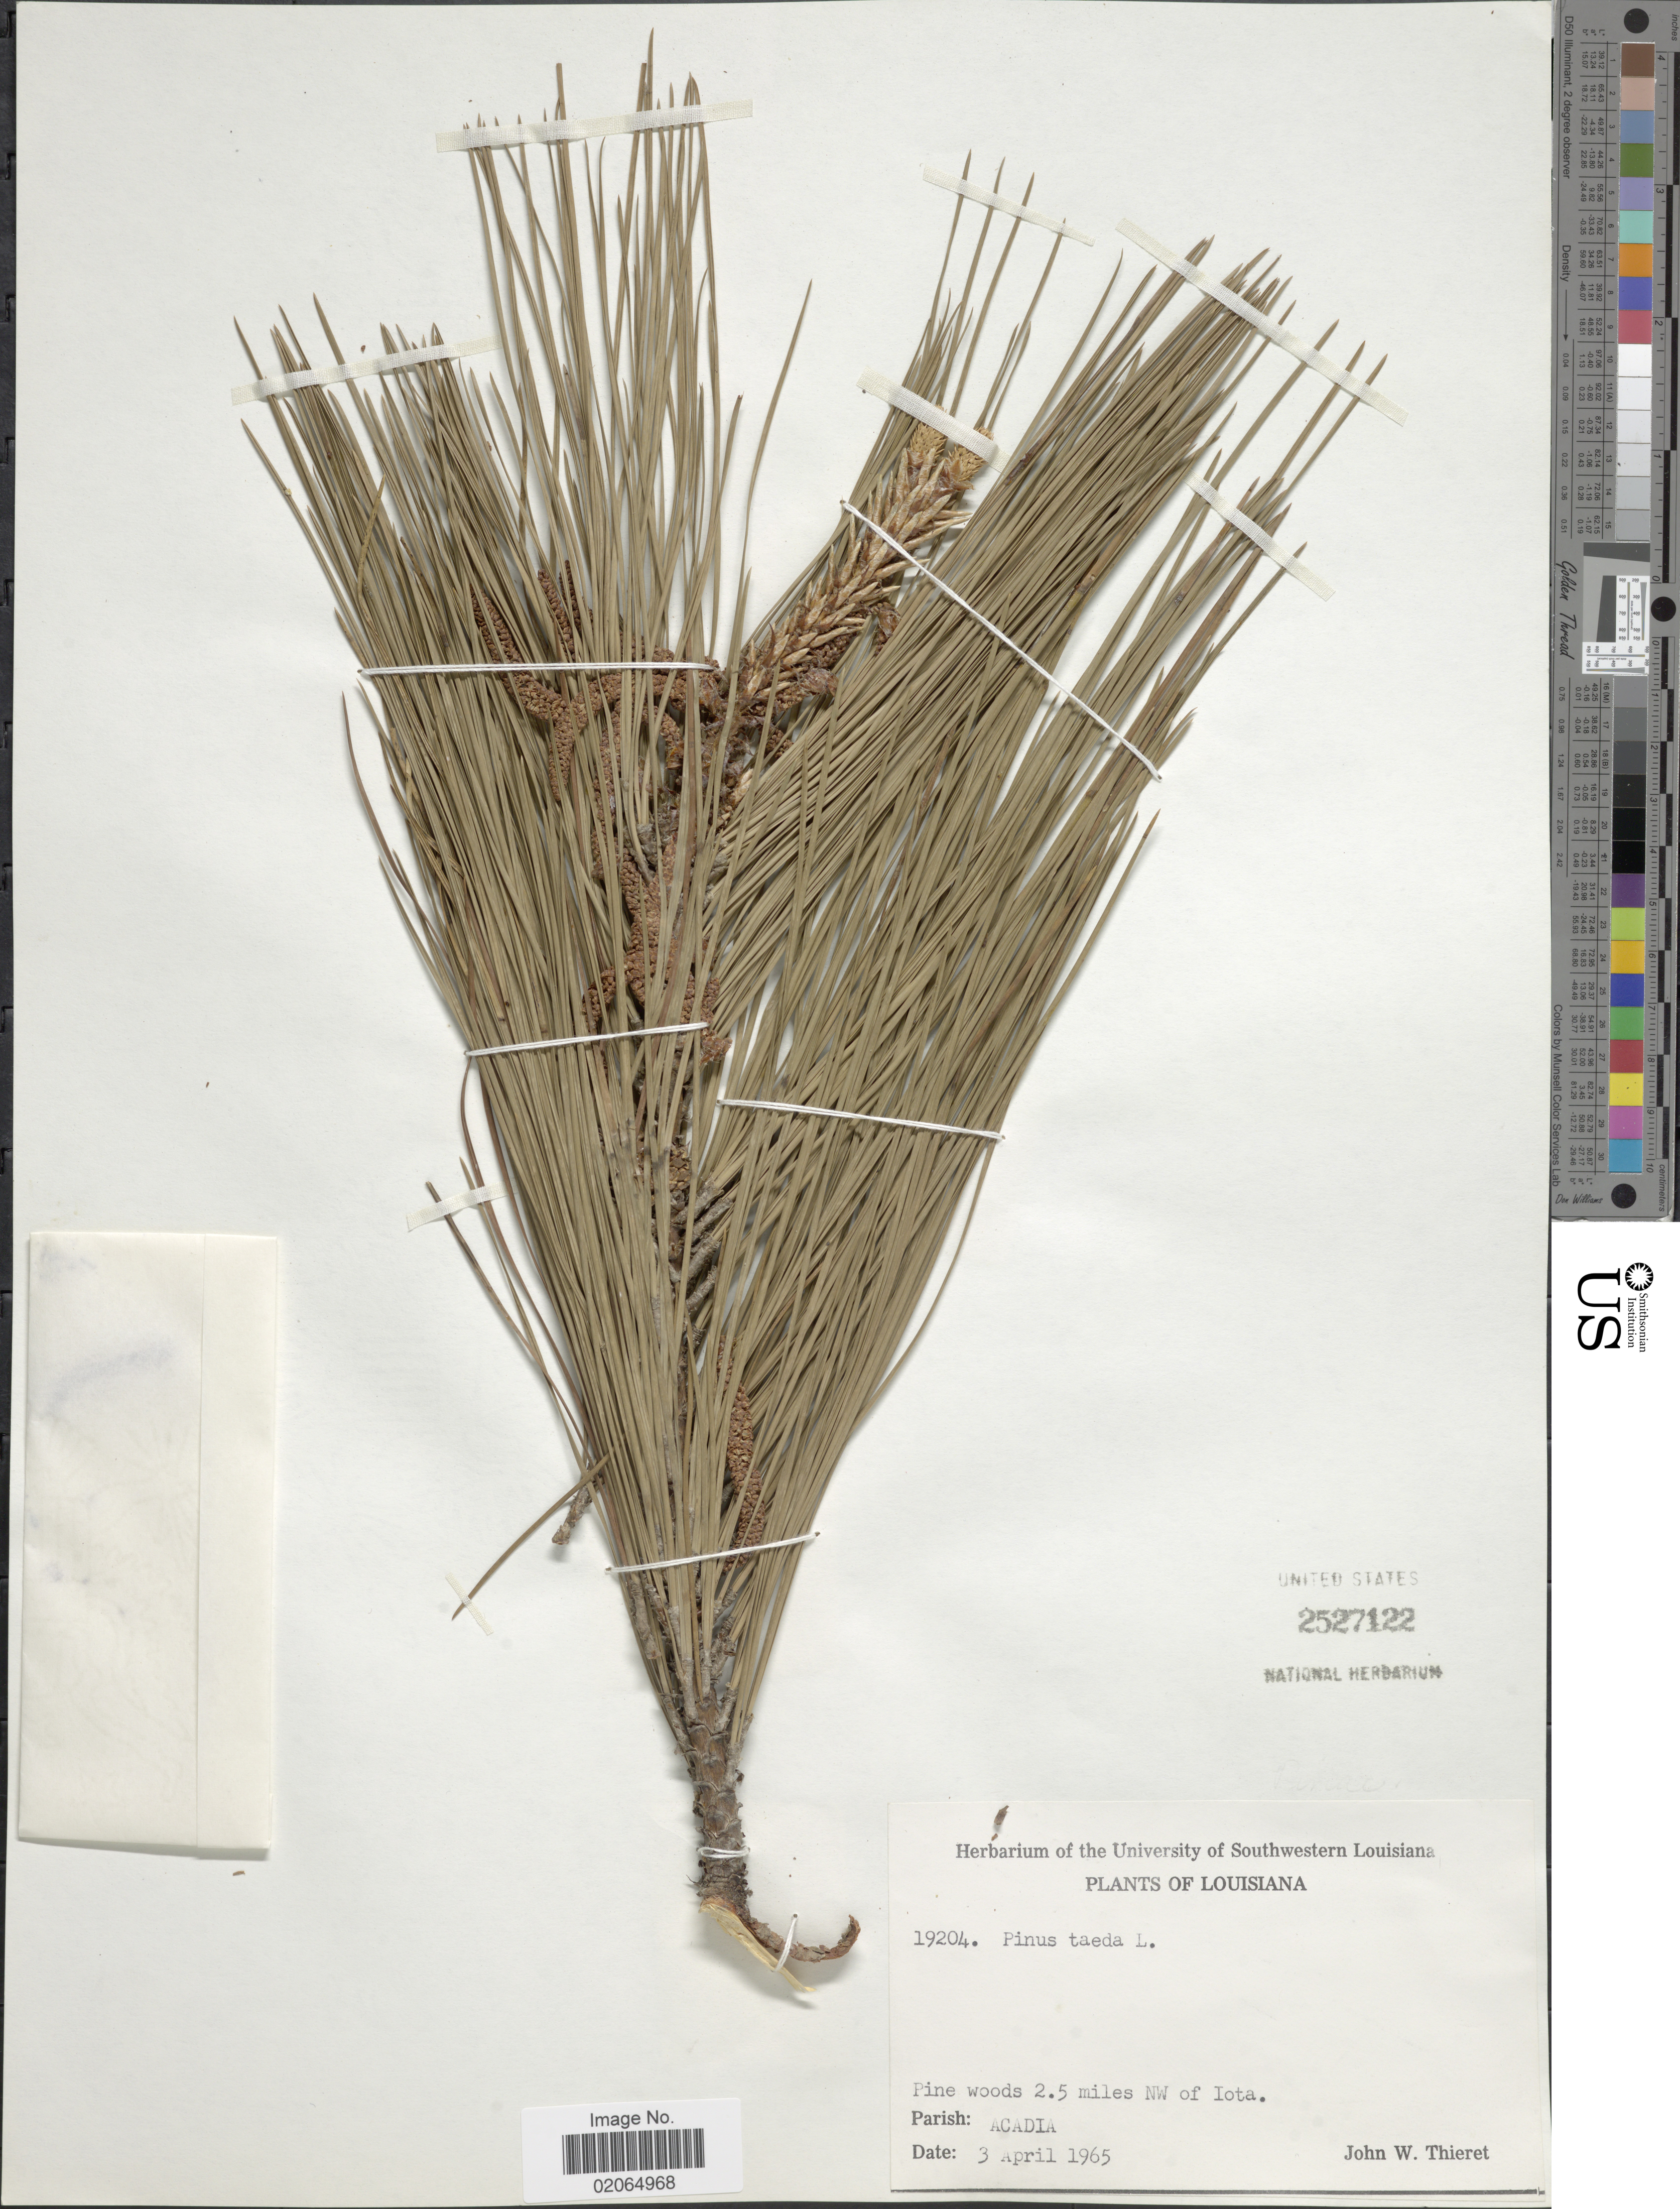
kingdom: Plantae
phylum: Tracheophyta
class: Pinopsida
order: Pinales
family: Pinaceae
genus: Pinus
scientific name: Pinus taeda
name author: L.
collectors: J. W. Thieret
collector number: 19204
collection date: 1965-04-03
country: United States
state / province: Louisiana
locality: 2.5 miles NW of Lota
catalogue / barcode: US 2527122